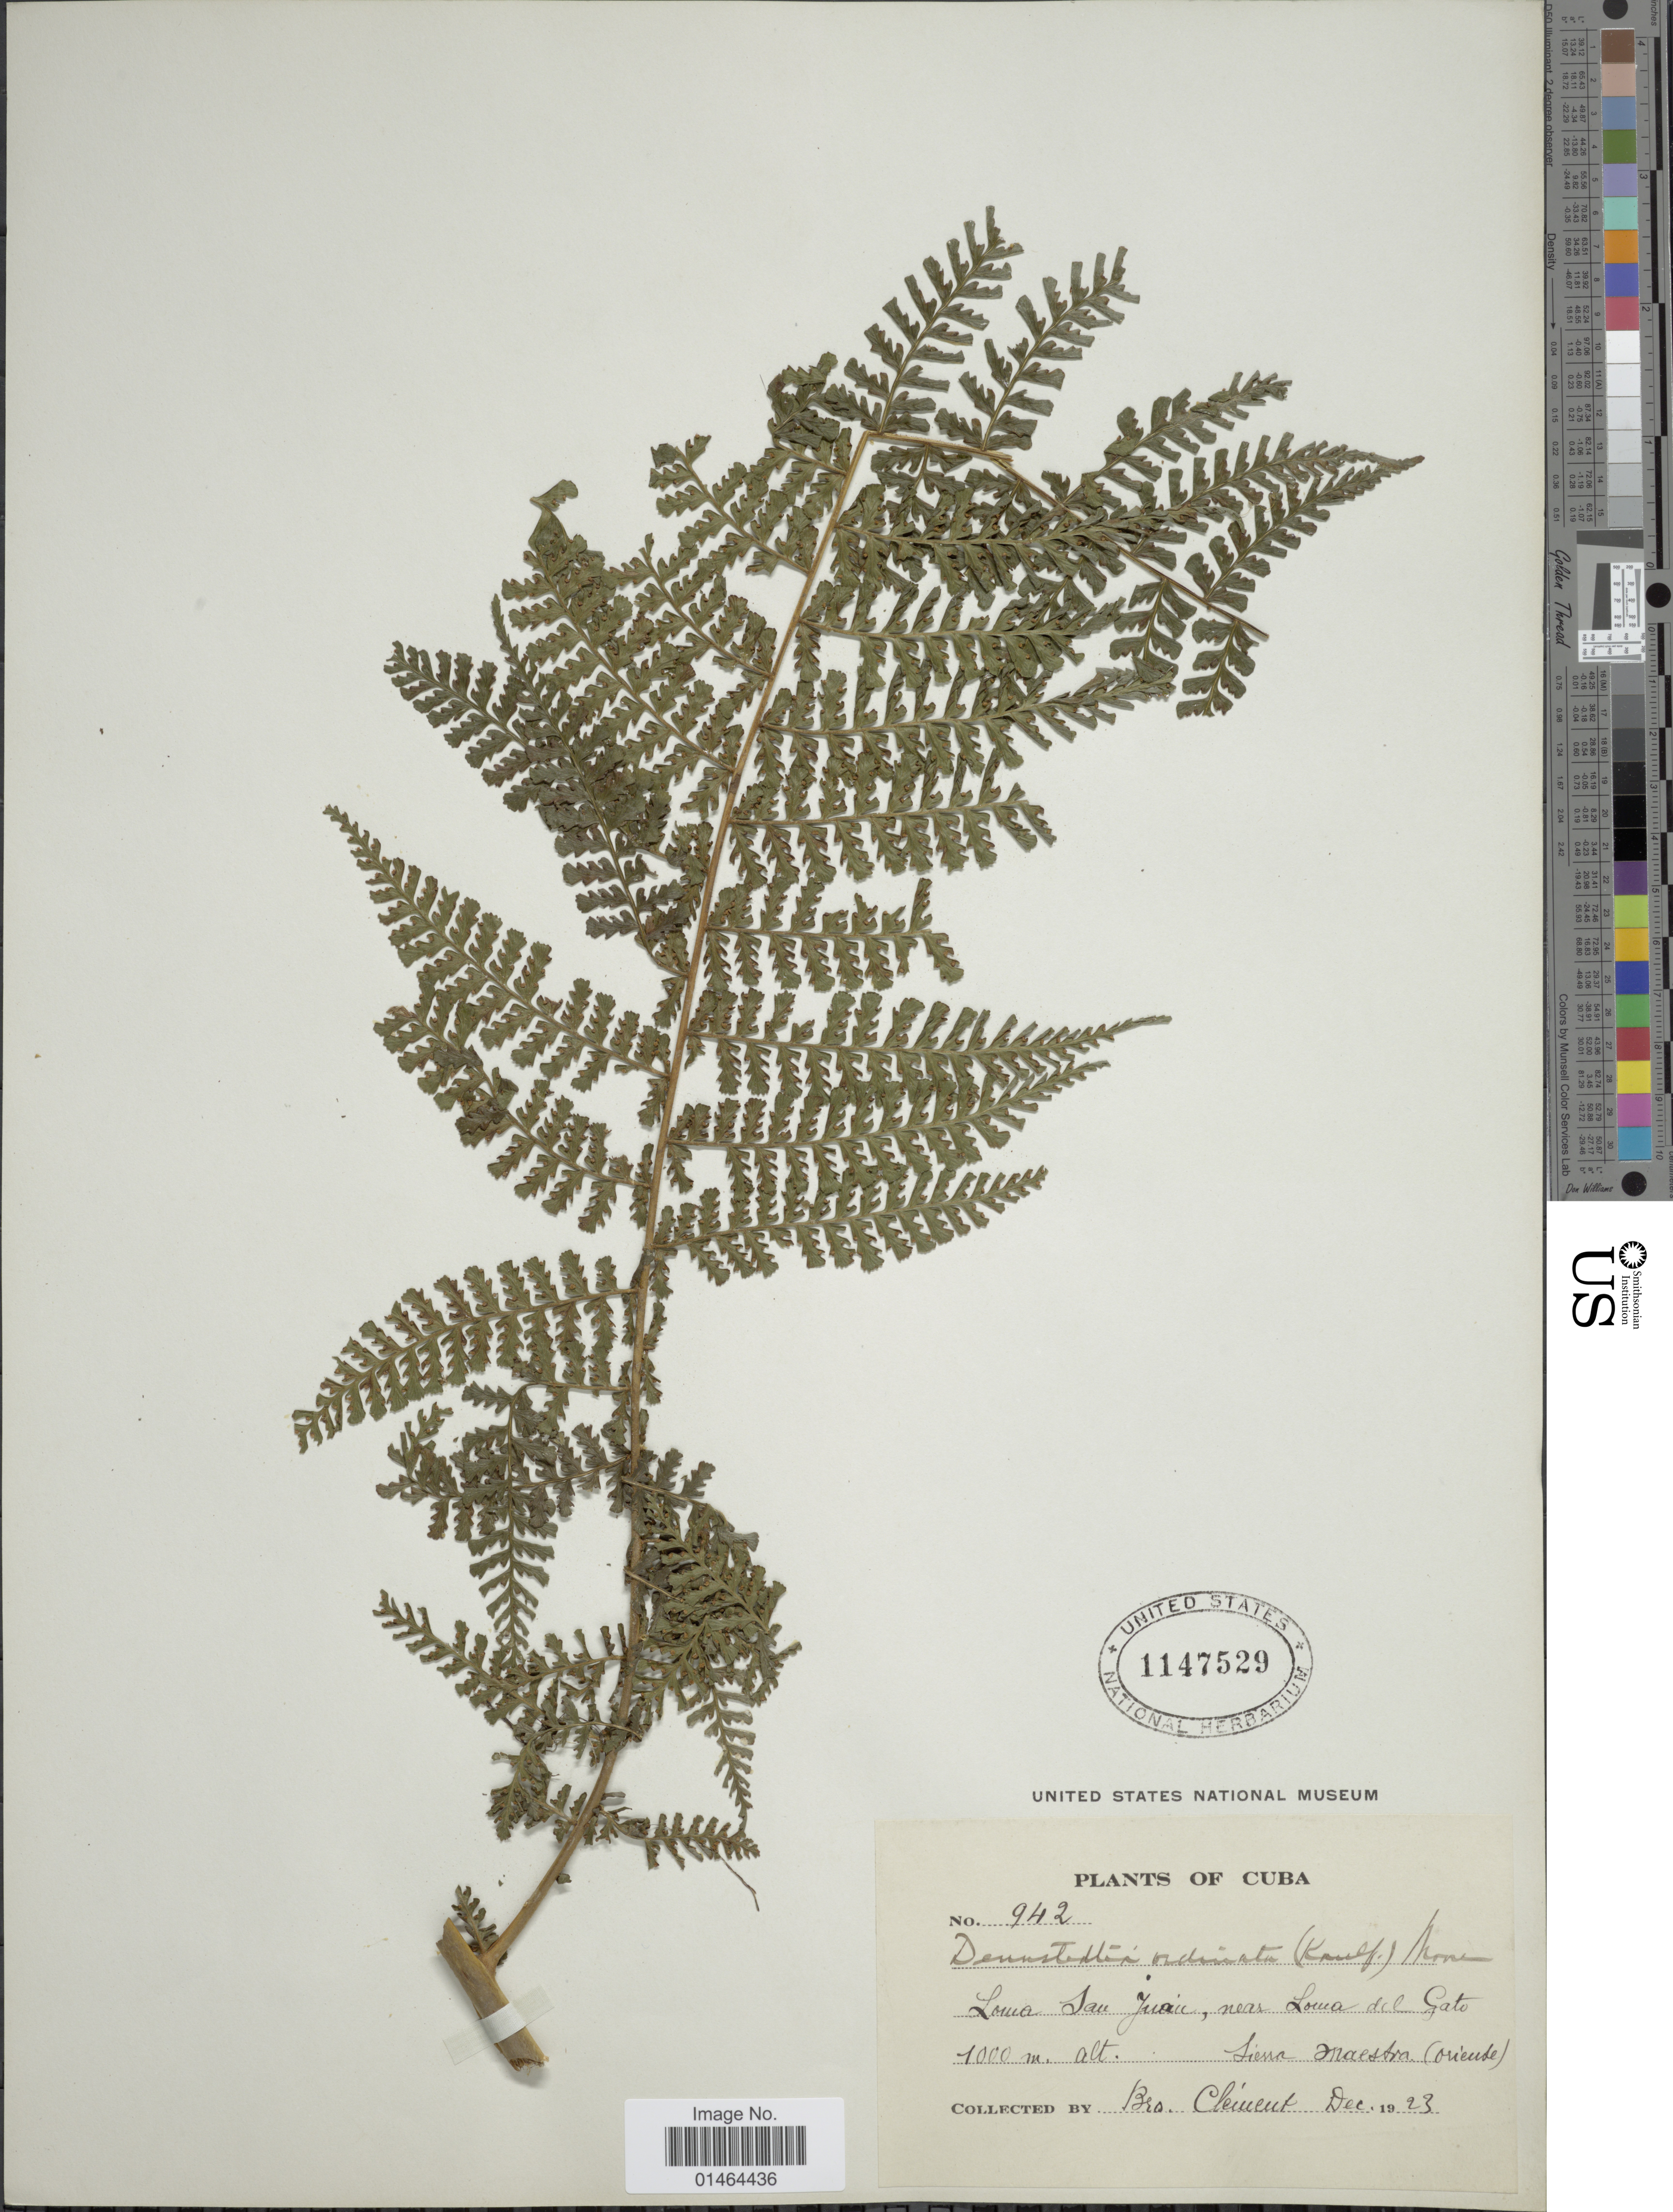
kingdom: Plantae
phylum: Tracheophyta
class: Polypodiopsida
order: Polypodiales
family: Dennstaedtiaceae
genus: Dennstaedtia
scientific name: Dennstaedtia dissecta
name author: (Sw.) T. Moore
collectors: B. Clement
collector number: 942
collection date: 1923-12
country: Cuba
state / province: Oriente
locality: Loma San Juan, near Loma del Gato, Sierra Maestra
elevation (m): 1000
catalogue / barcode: US 1147529